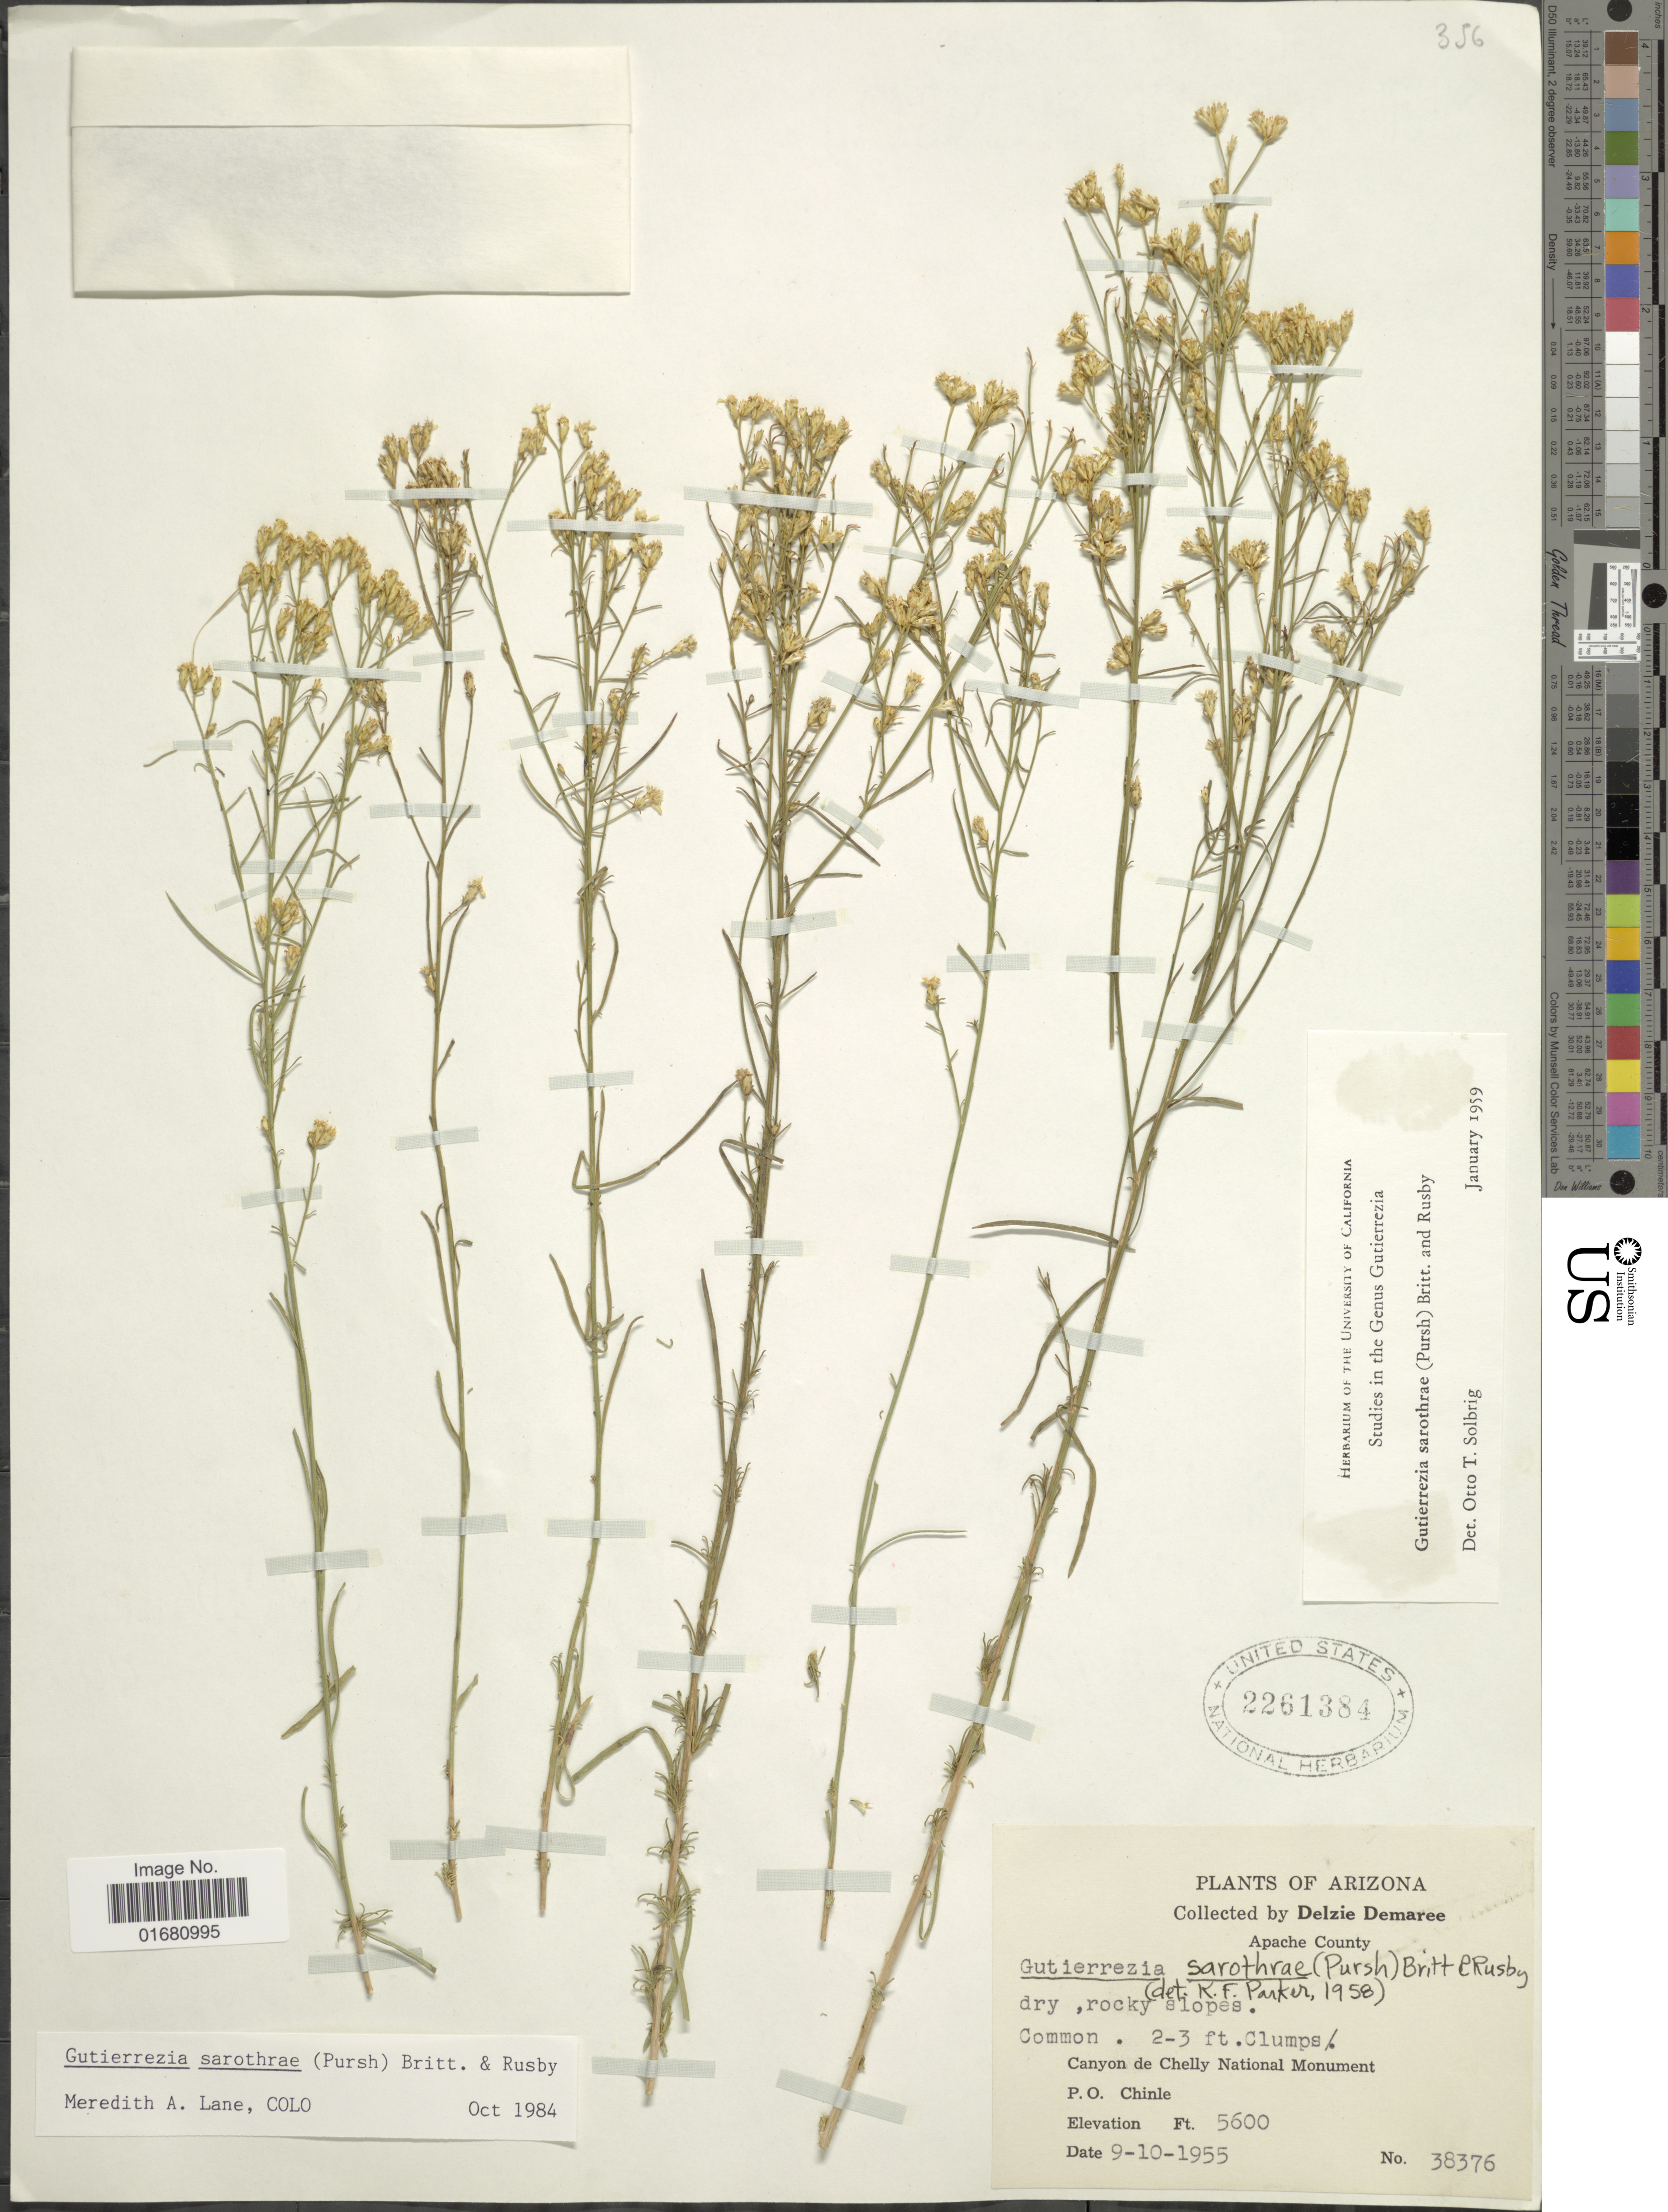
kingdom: Plantae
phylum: Tracheophyta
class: Magnoliopsida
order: Asterales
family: Asteraceae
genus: Gutierrezia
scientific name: Gutierrezia sarothrae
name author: (Pursh) Britton & Rusby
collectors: D. Demaree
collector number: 38376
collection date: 1955-09-10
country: United States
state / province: Arizona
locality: Canyon de Chelly National Monument, P.O. Chinle, Apache County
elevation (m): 1707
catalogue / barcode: US 22261384